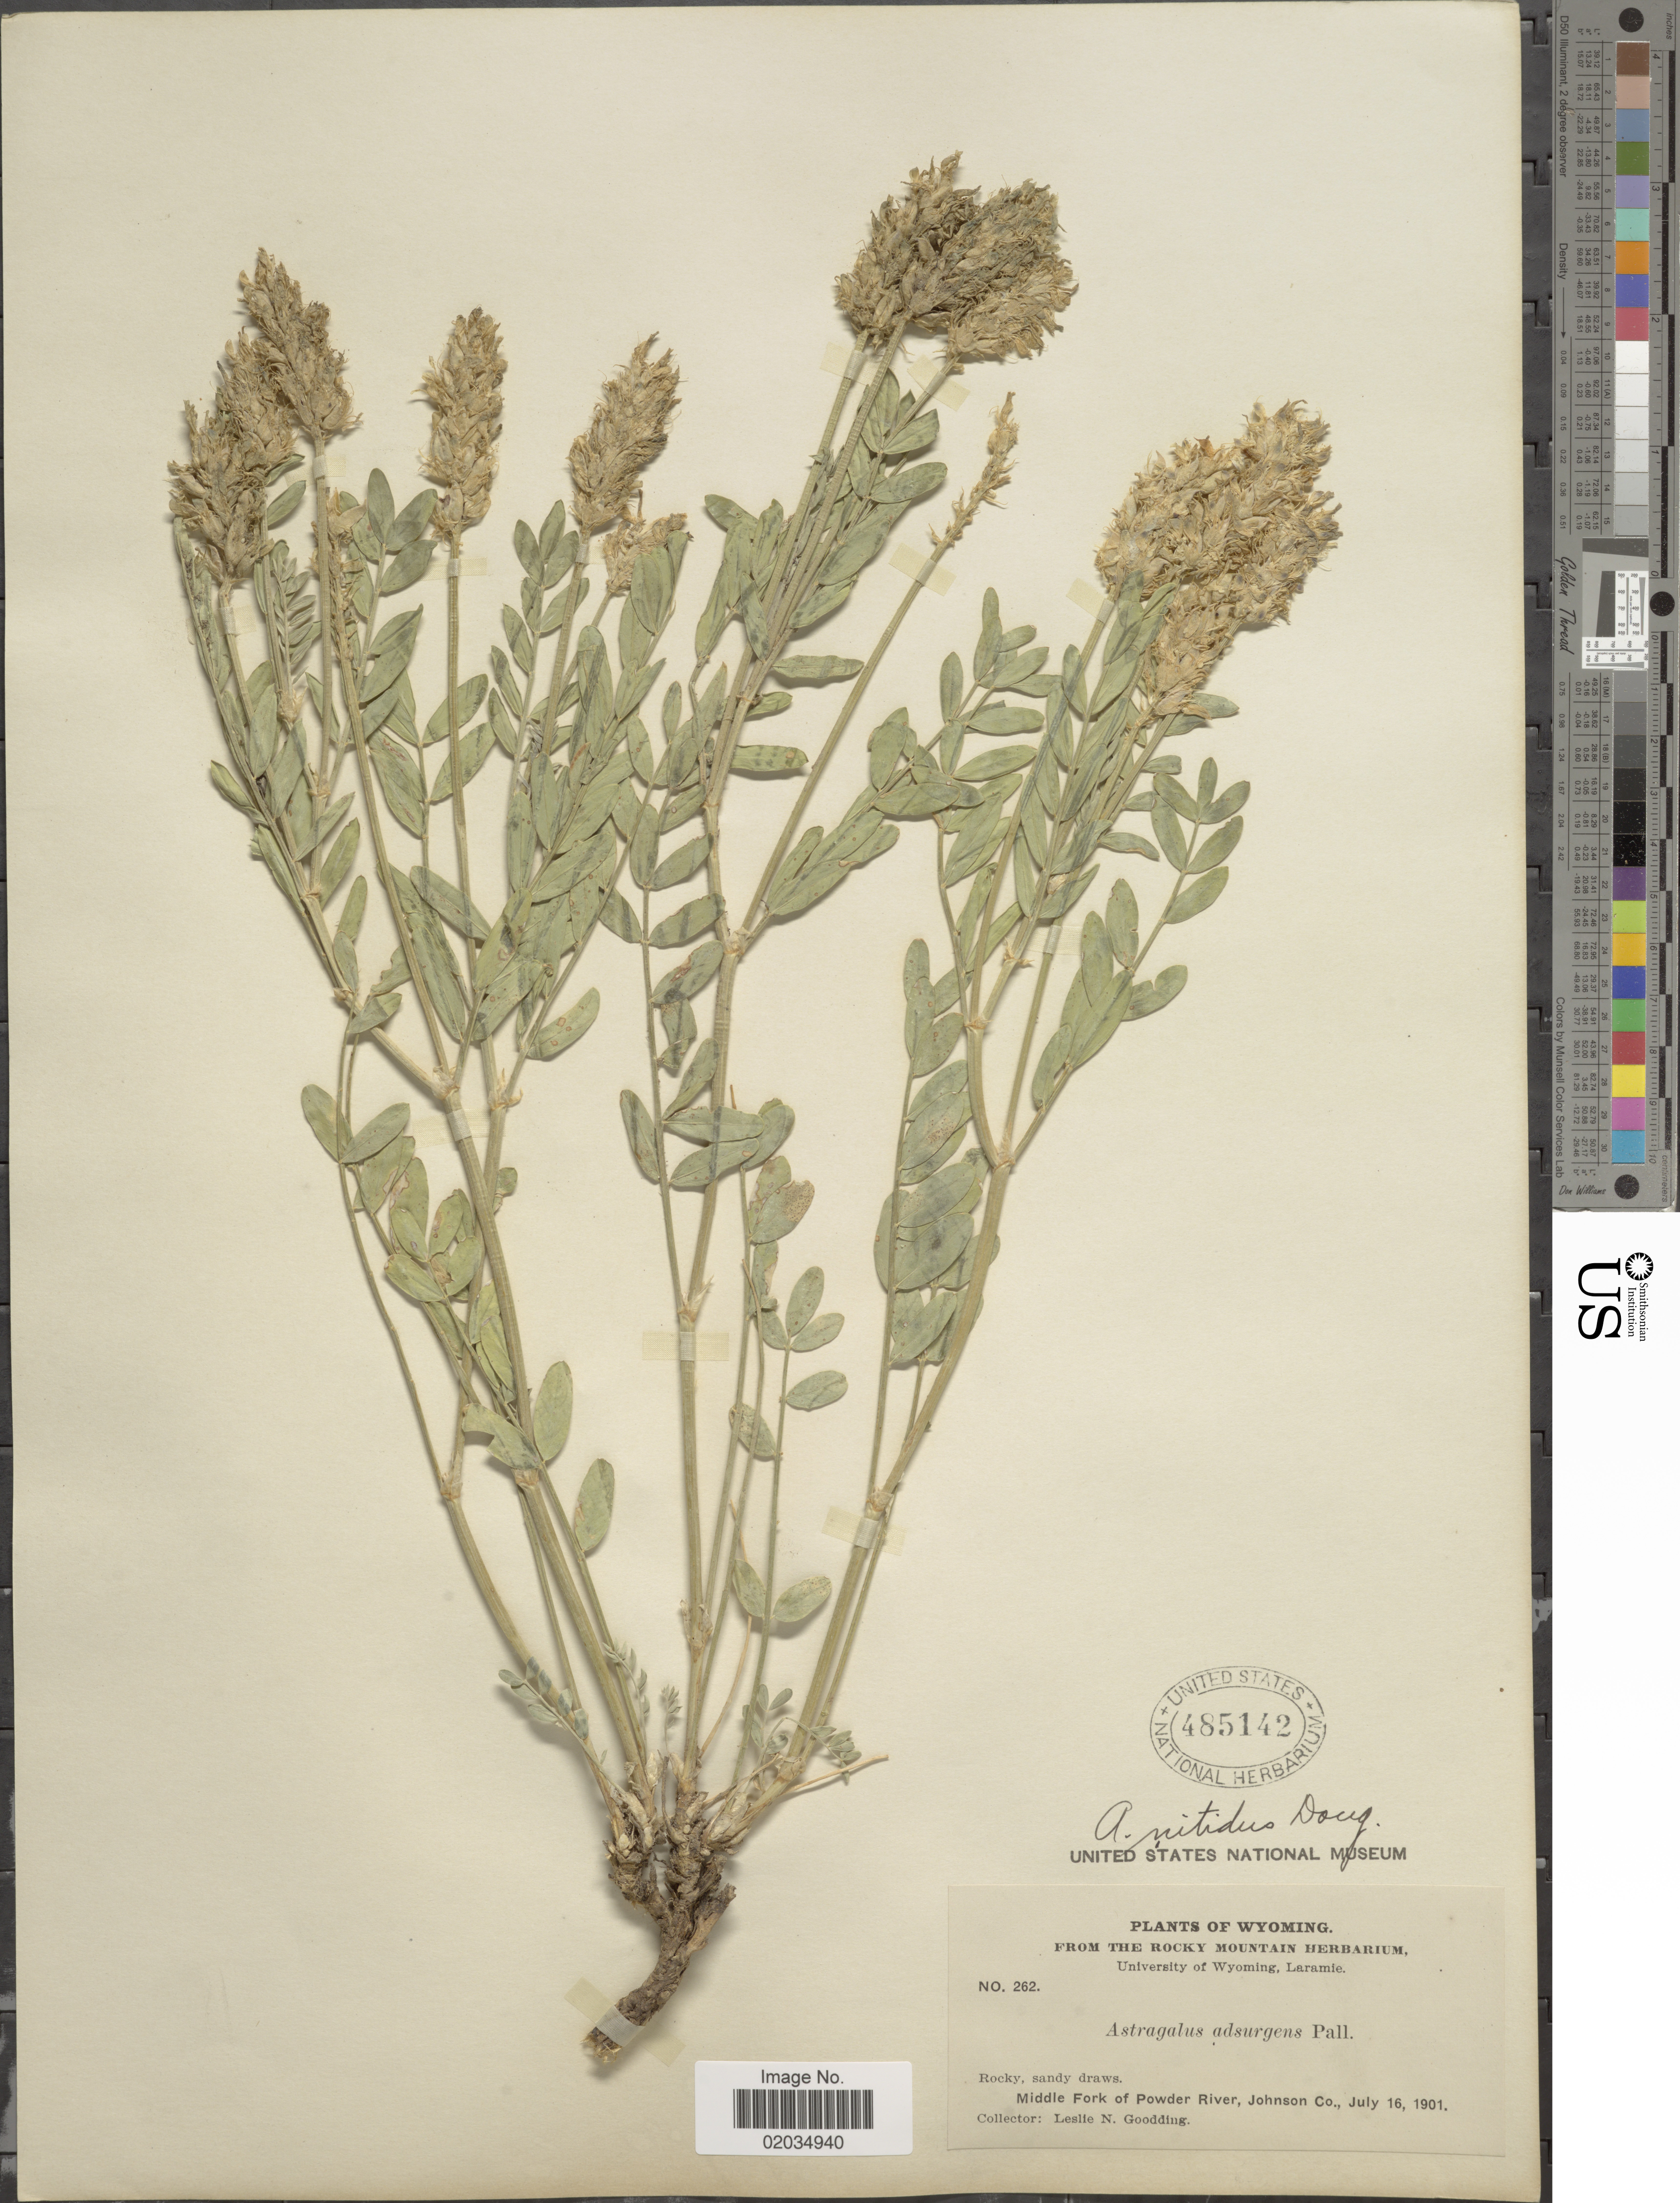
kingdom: Plantae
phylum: Tracheophyta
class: Magnoliopsida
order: Fabales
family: Fabaceae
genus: Astragalus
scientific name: Astragalus striatus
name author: Nutt.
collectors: L. N. Goodding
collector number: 262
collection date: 1901-07-16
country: United States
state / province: Wyoming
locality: Middle Fork of Powder River, Johnson Co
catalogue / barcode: US 485142